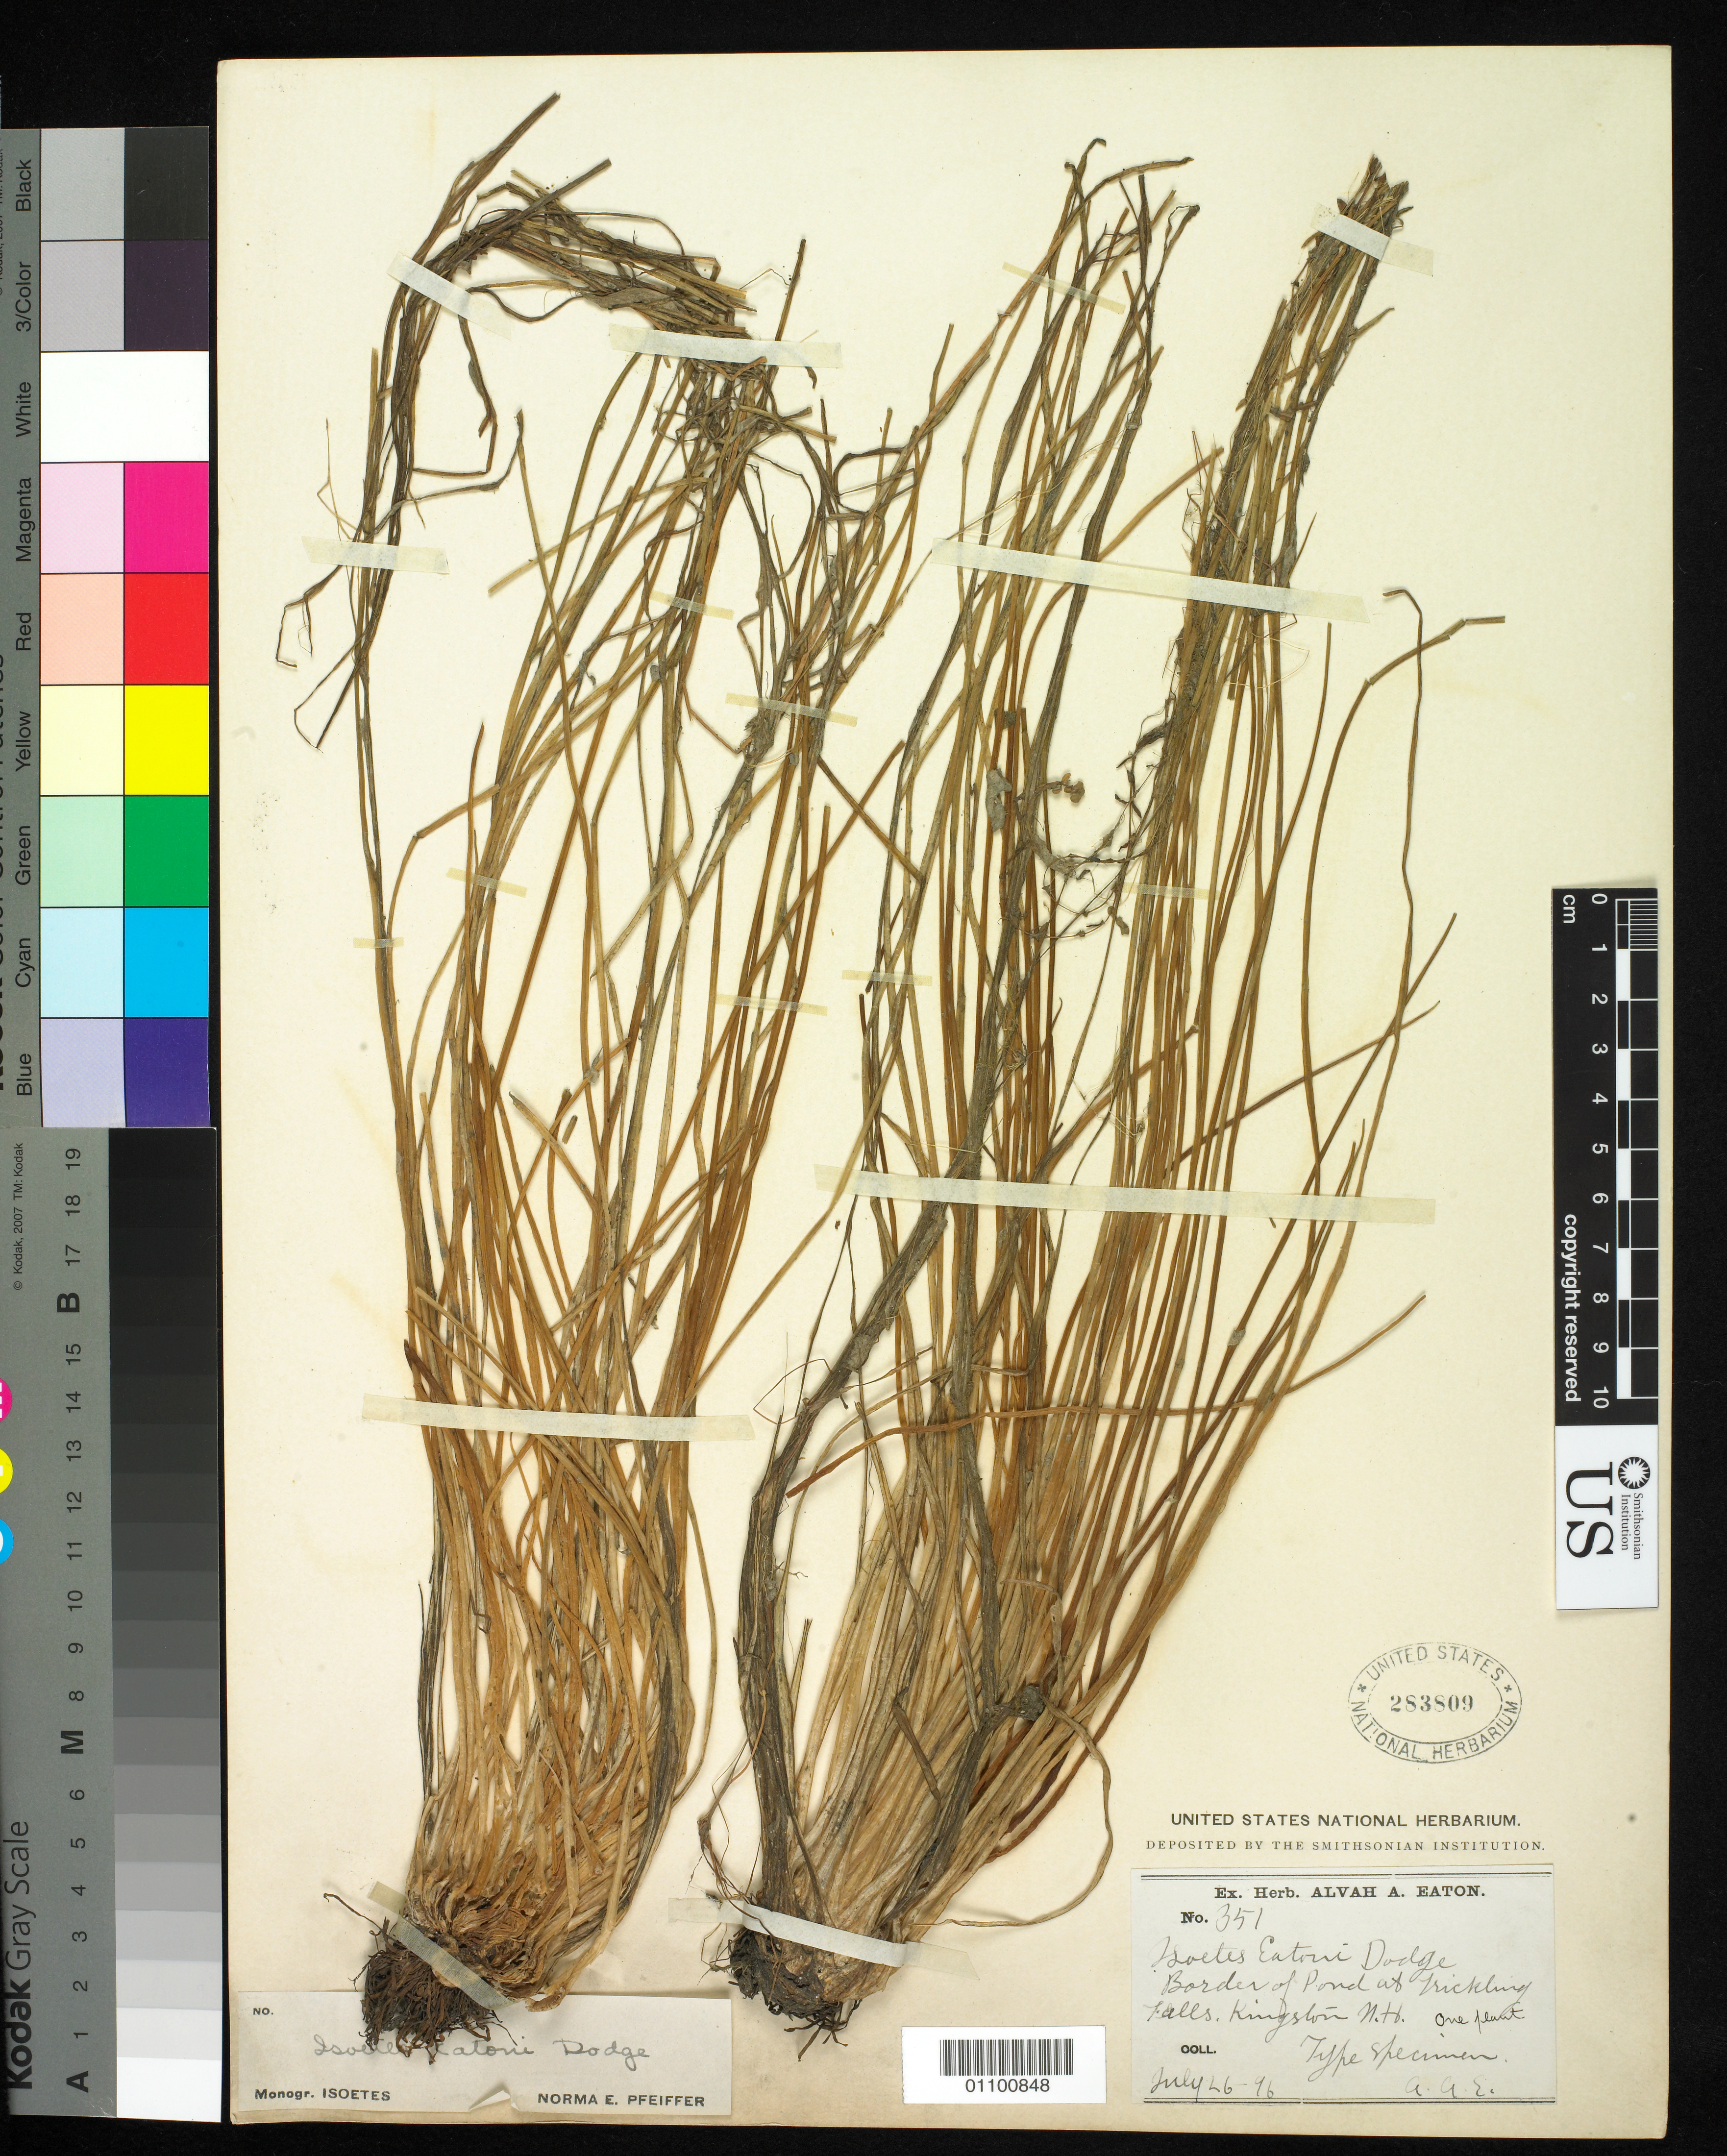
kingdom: Plantae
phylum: Tracheophyta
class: Lycopodiopsida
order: Isoetales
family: Isoetaceae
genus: Isoetes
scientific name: Isoetes eatonii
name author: R. Dodge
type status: Type Collection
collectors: A. A. Eaton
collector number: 351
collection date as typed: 26 Jul 1896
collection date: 1896-07-26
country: United States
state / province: New Hampshire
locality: Kingston.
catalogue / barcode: US 283809